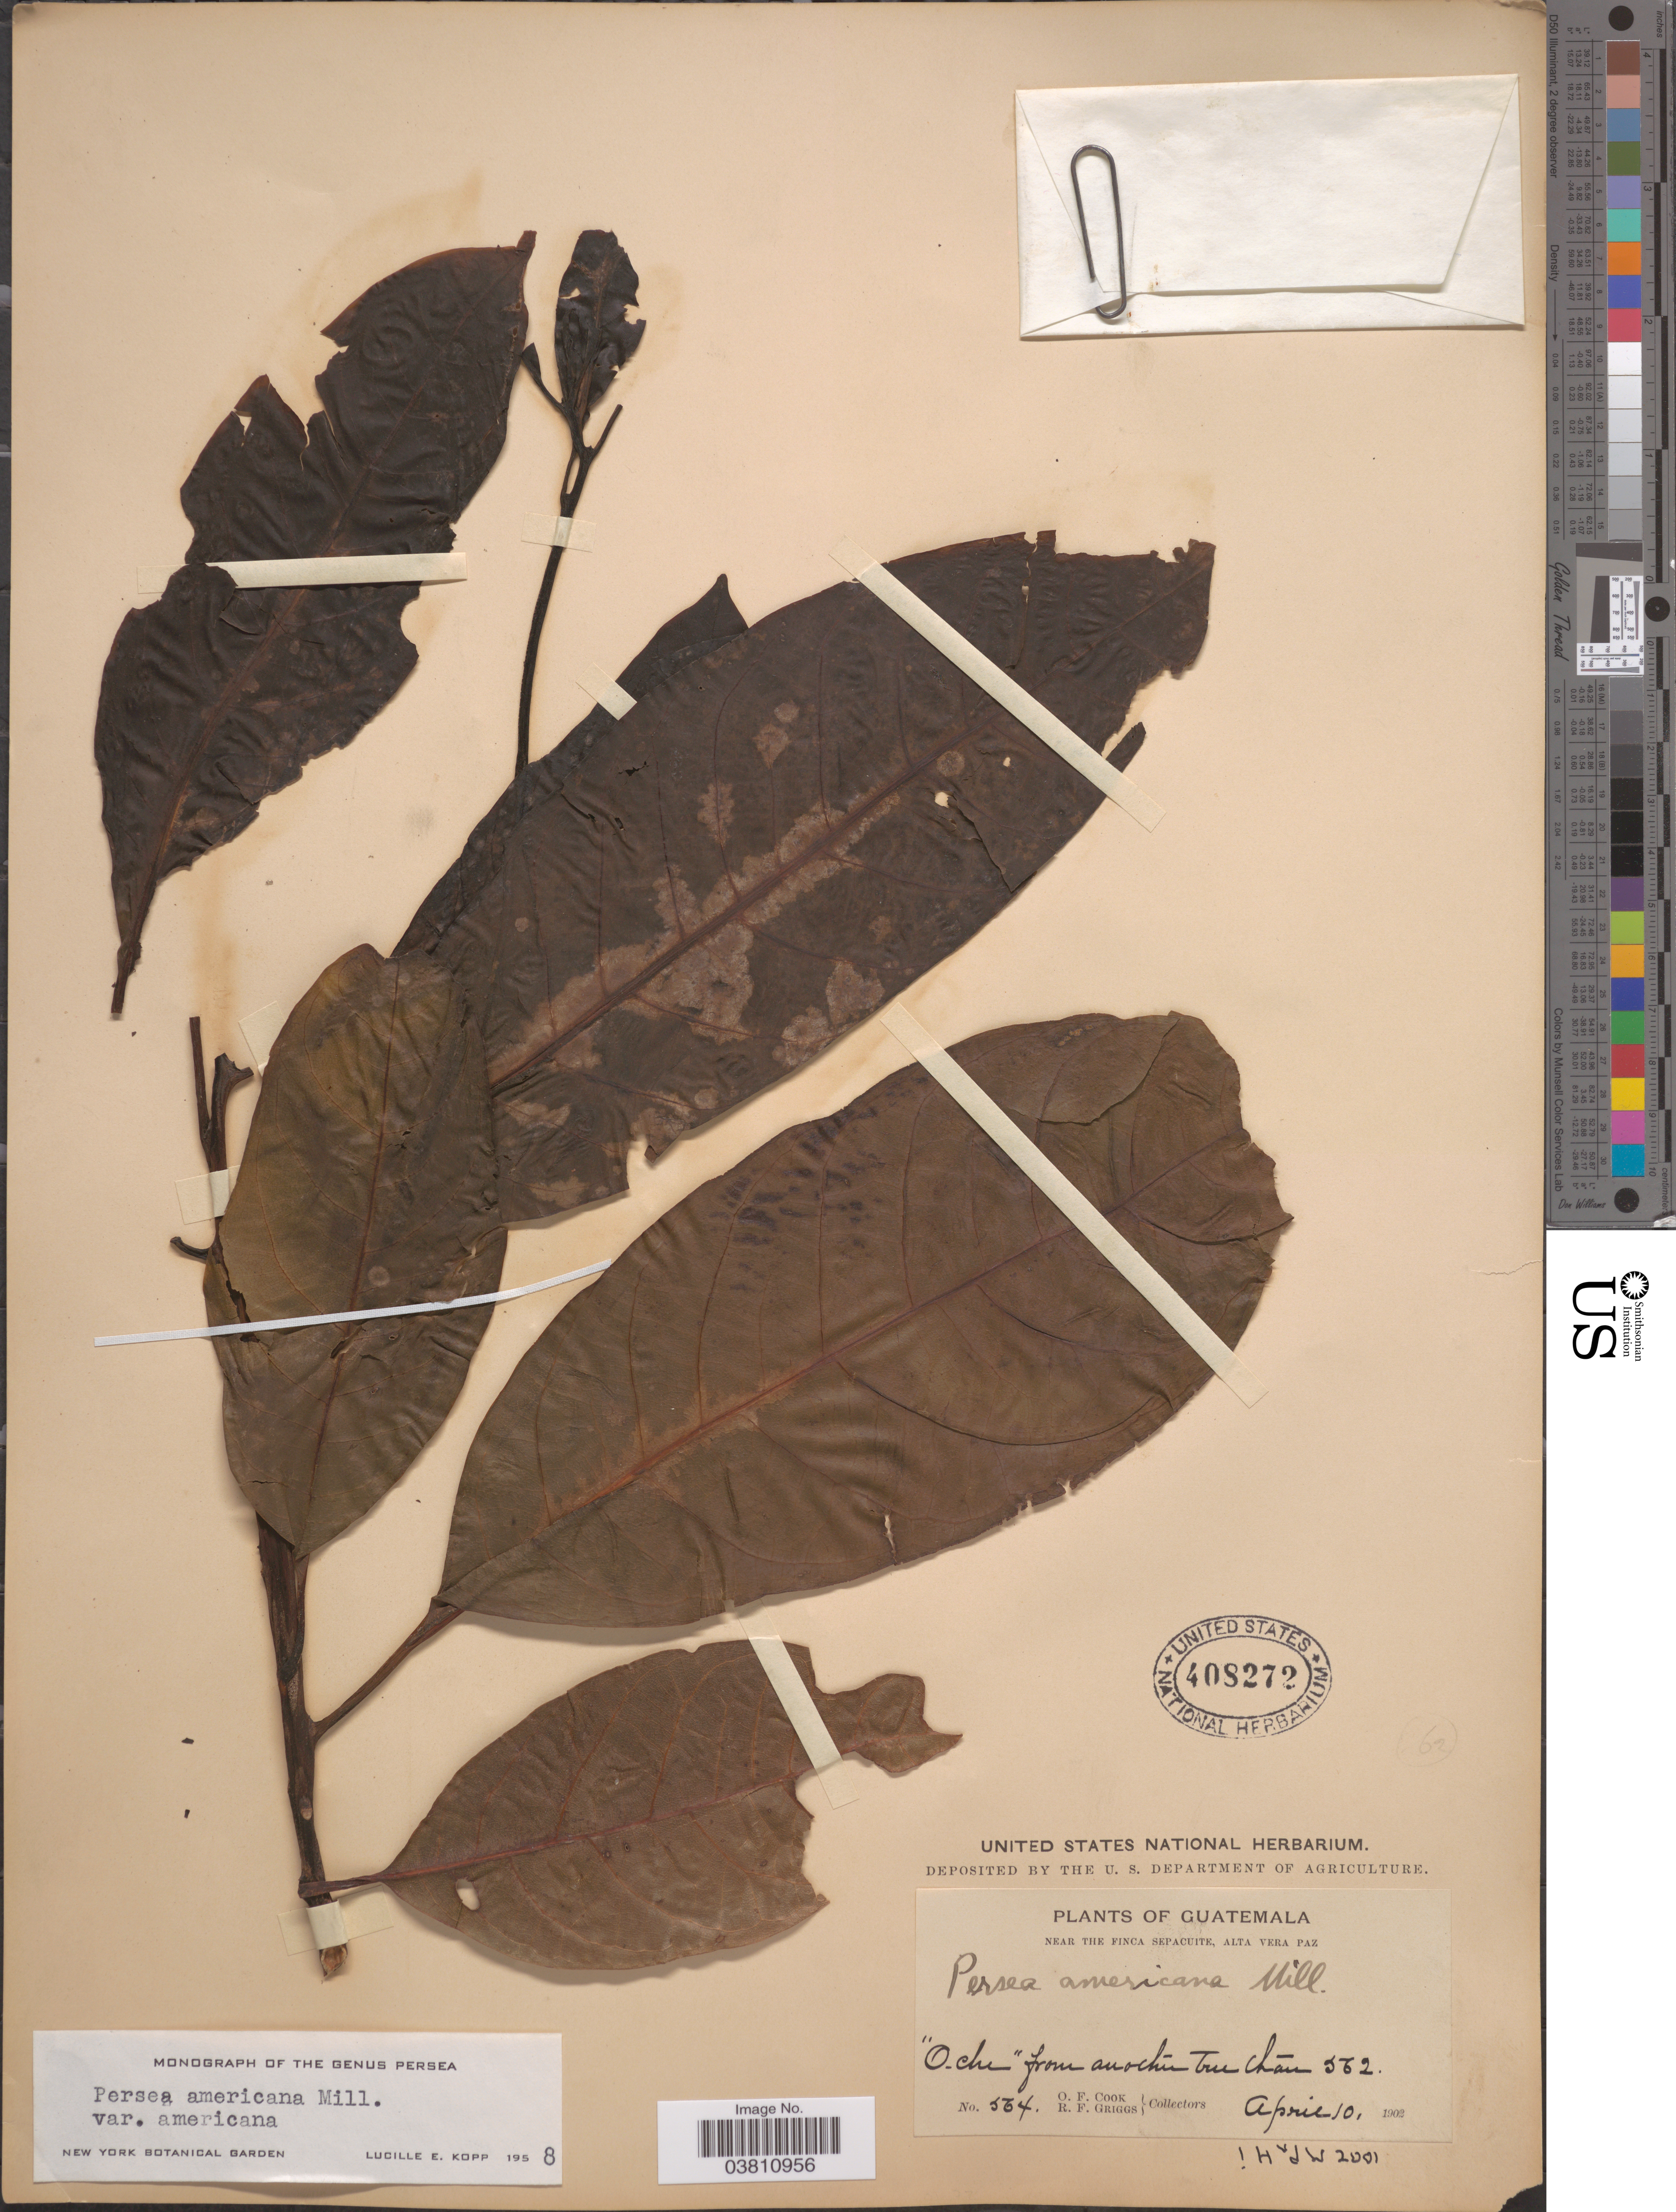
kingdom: Plantae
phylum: Tracheophyta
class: Magnoliopsida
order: Laurales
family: Lauraceae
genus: Persea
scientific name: Persea americana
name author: Mill.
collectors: O. F. Cook & R. F. Griggs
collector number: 564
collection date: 1902-04-10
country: Guatemala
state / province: Alta Verapaz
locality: Near the Finca Sepacuite.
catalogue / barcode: US 408272